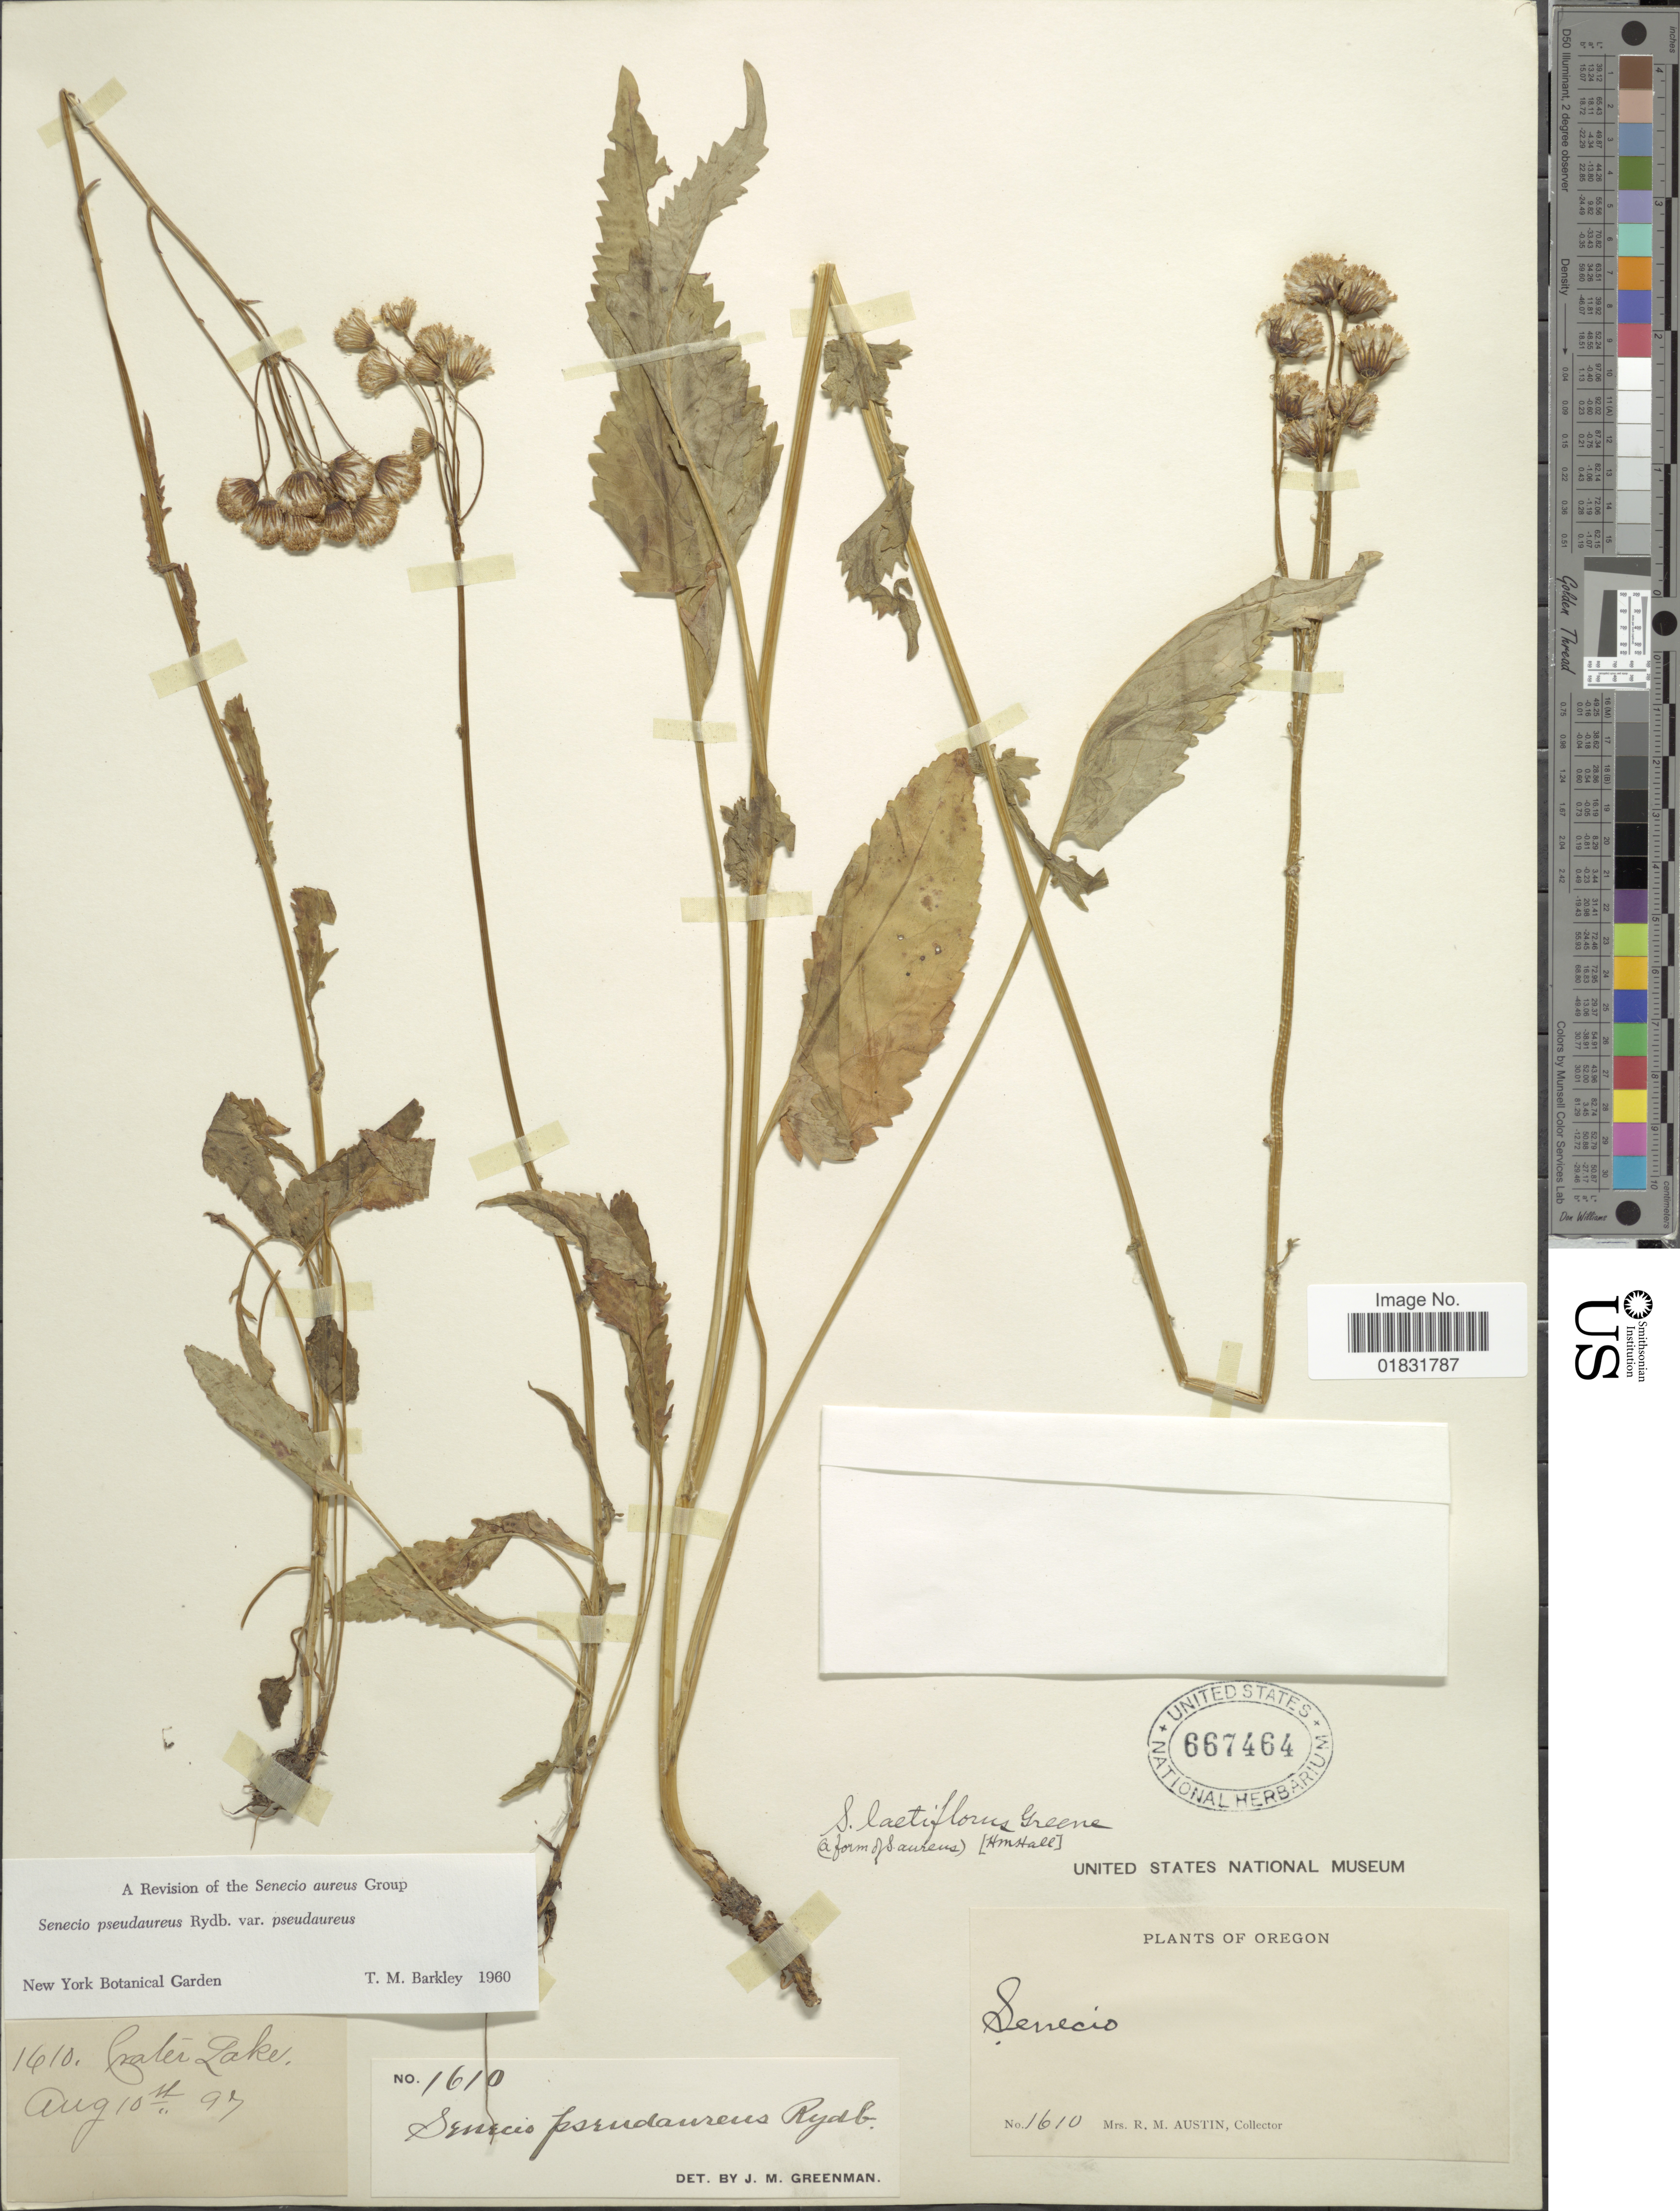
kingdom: Plantae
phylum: Tracheophyta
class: Magnoliopsida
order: Asterales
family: Asteraceae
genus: Packera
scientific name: Packera pseudaurea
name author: (Rydb.) W.A. Weber & Á. Löve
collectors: R. Austin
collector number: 1610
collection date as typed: Transcribed d/m/y: 10/8/97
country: United States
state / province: Oregon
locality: Crater Lake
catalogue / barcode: US 667464